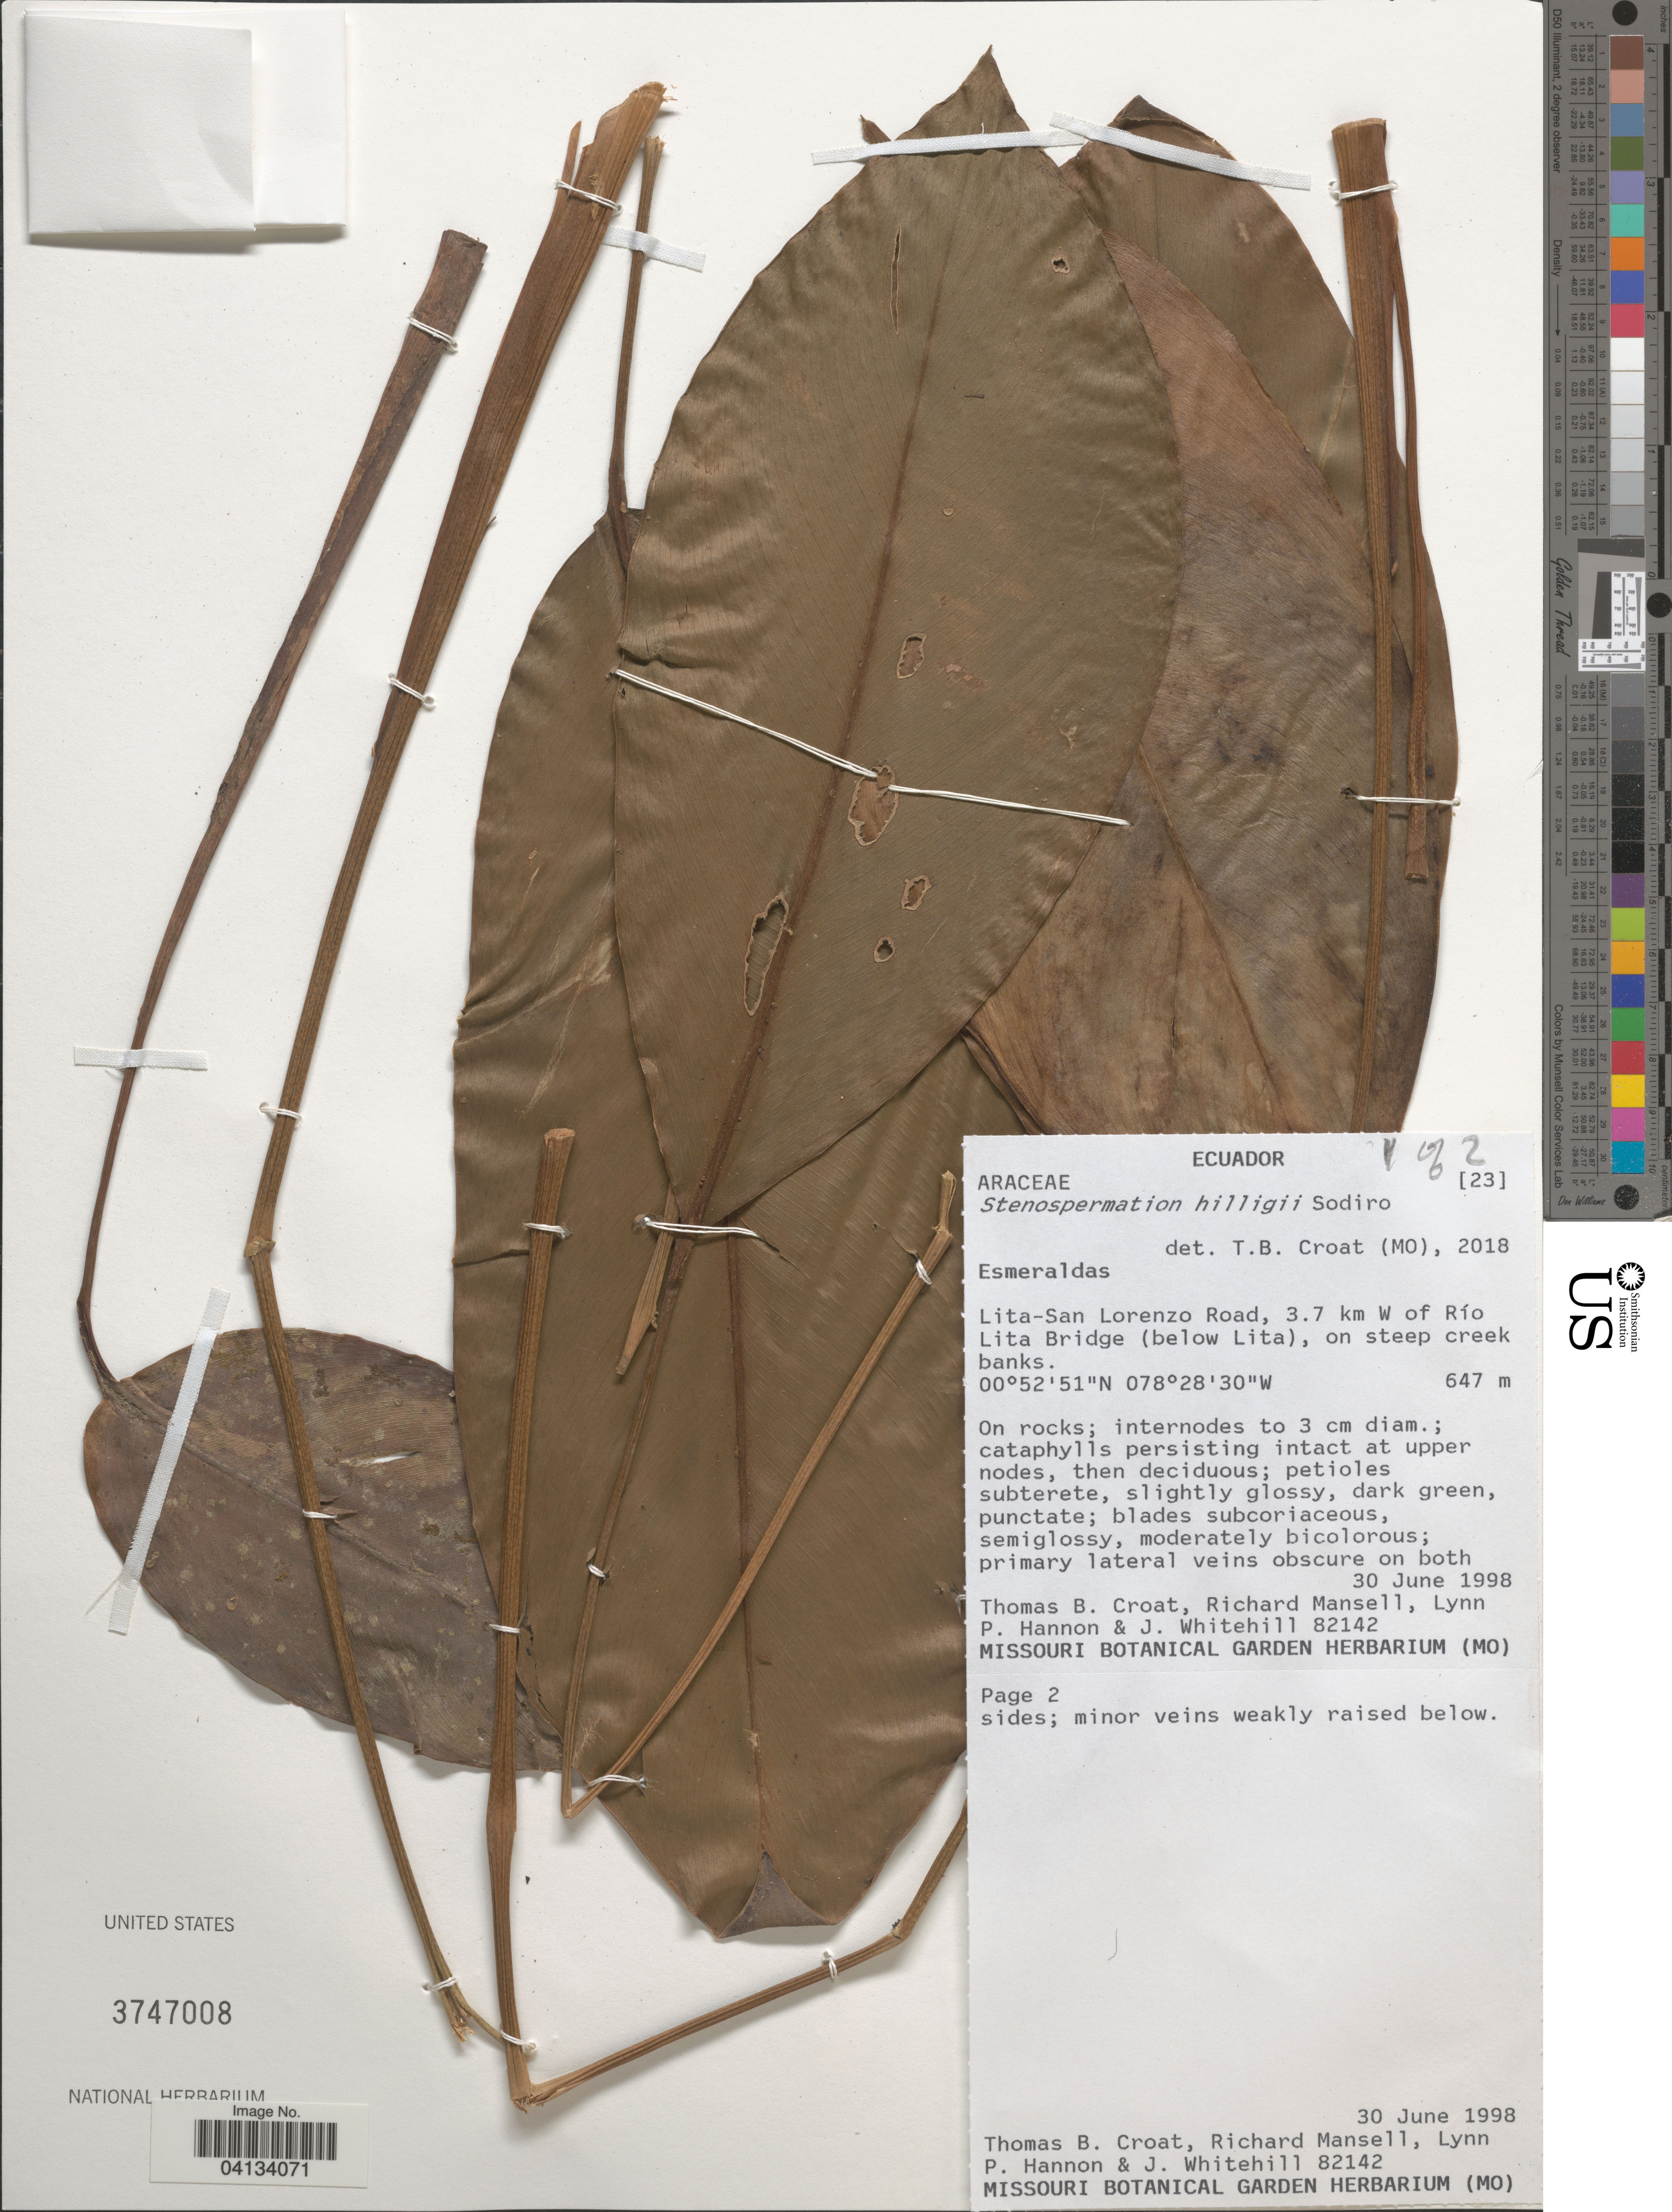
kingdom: Plantae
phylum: Tracheophyta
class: Liliopsida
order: Alismatales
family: Araceae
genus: Stenospermation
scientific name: Stenospermation hilligii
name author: Sodiro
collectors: T. B. Croat, R. Mansell, L. Hannon & J. Whitehill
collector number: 82142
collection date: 1998-06-30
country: Ecuador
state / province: Esmeraldas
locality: Lita-San Lorenzo Road, 3.7 km W of Río Lita Bridge (below Lita).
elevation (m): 647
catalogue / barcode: US 3747008